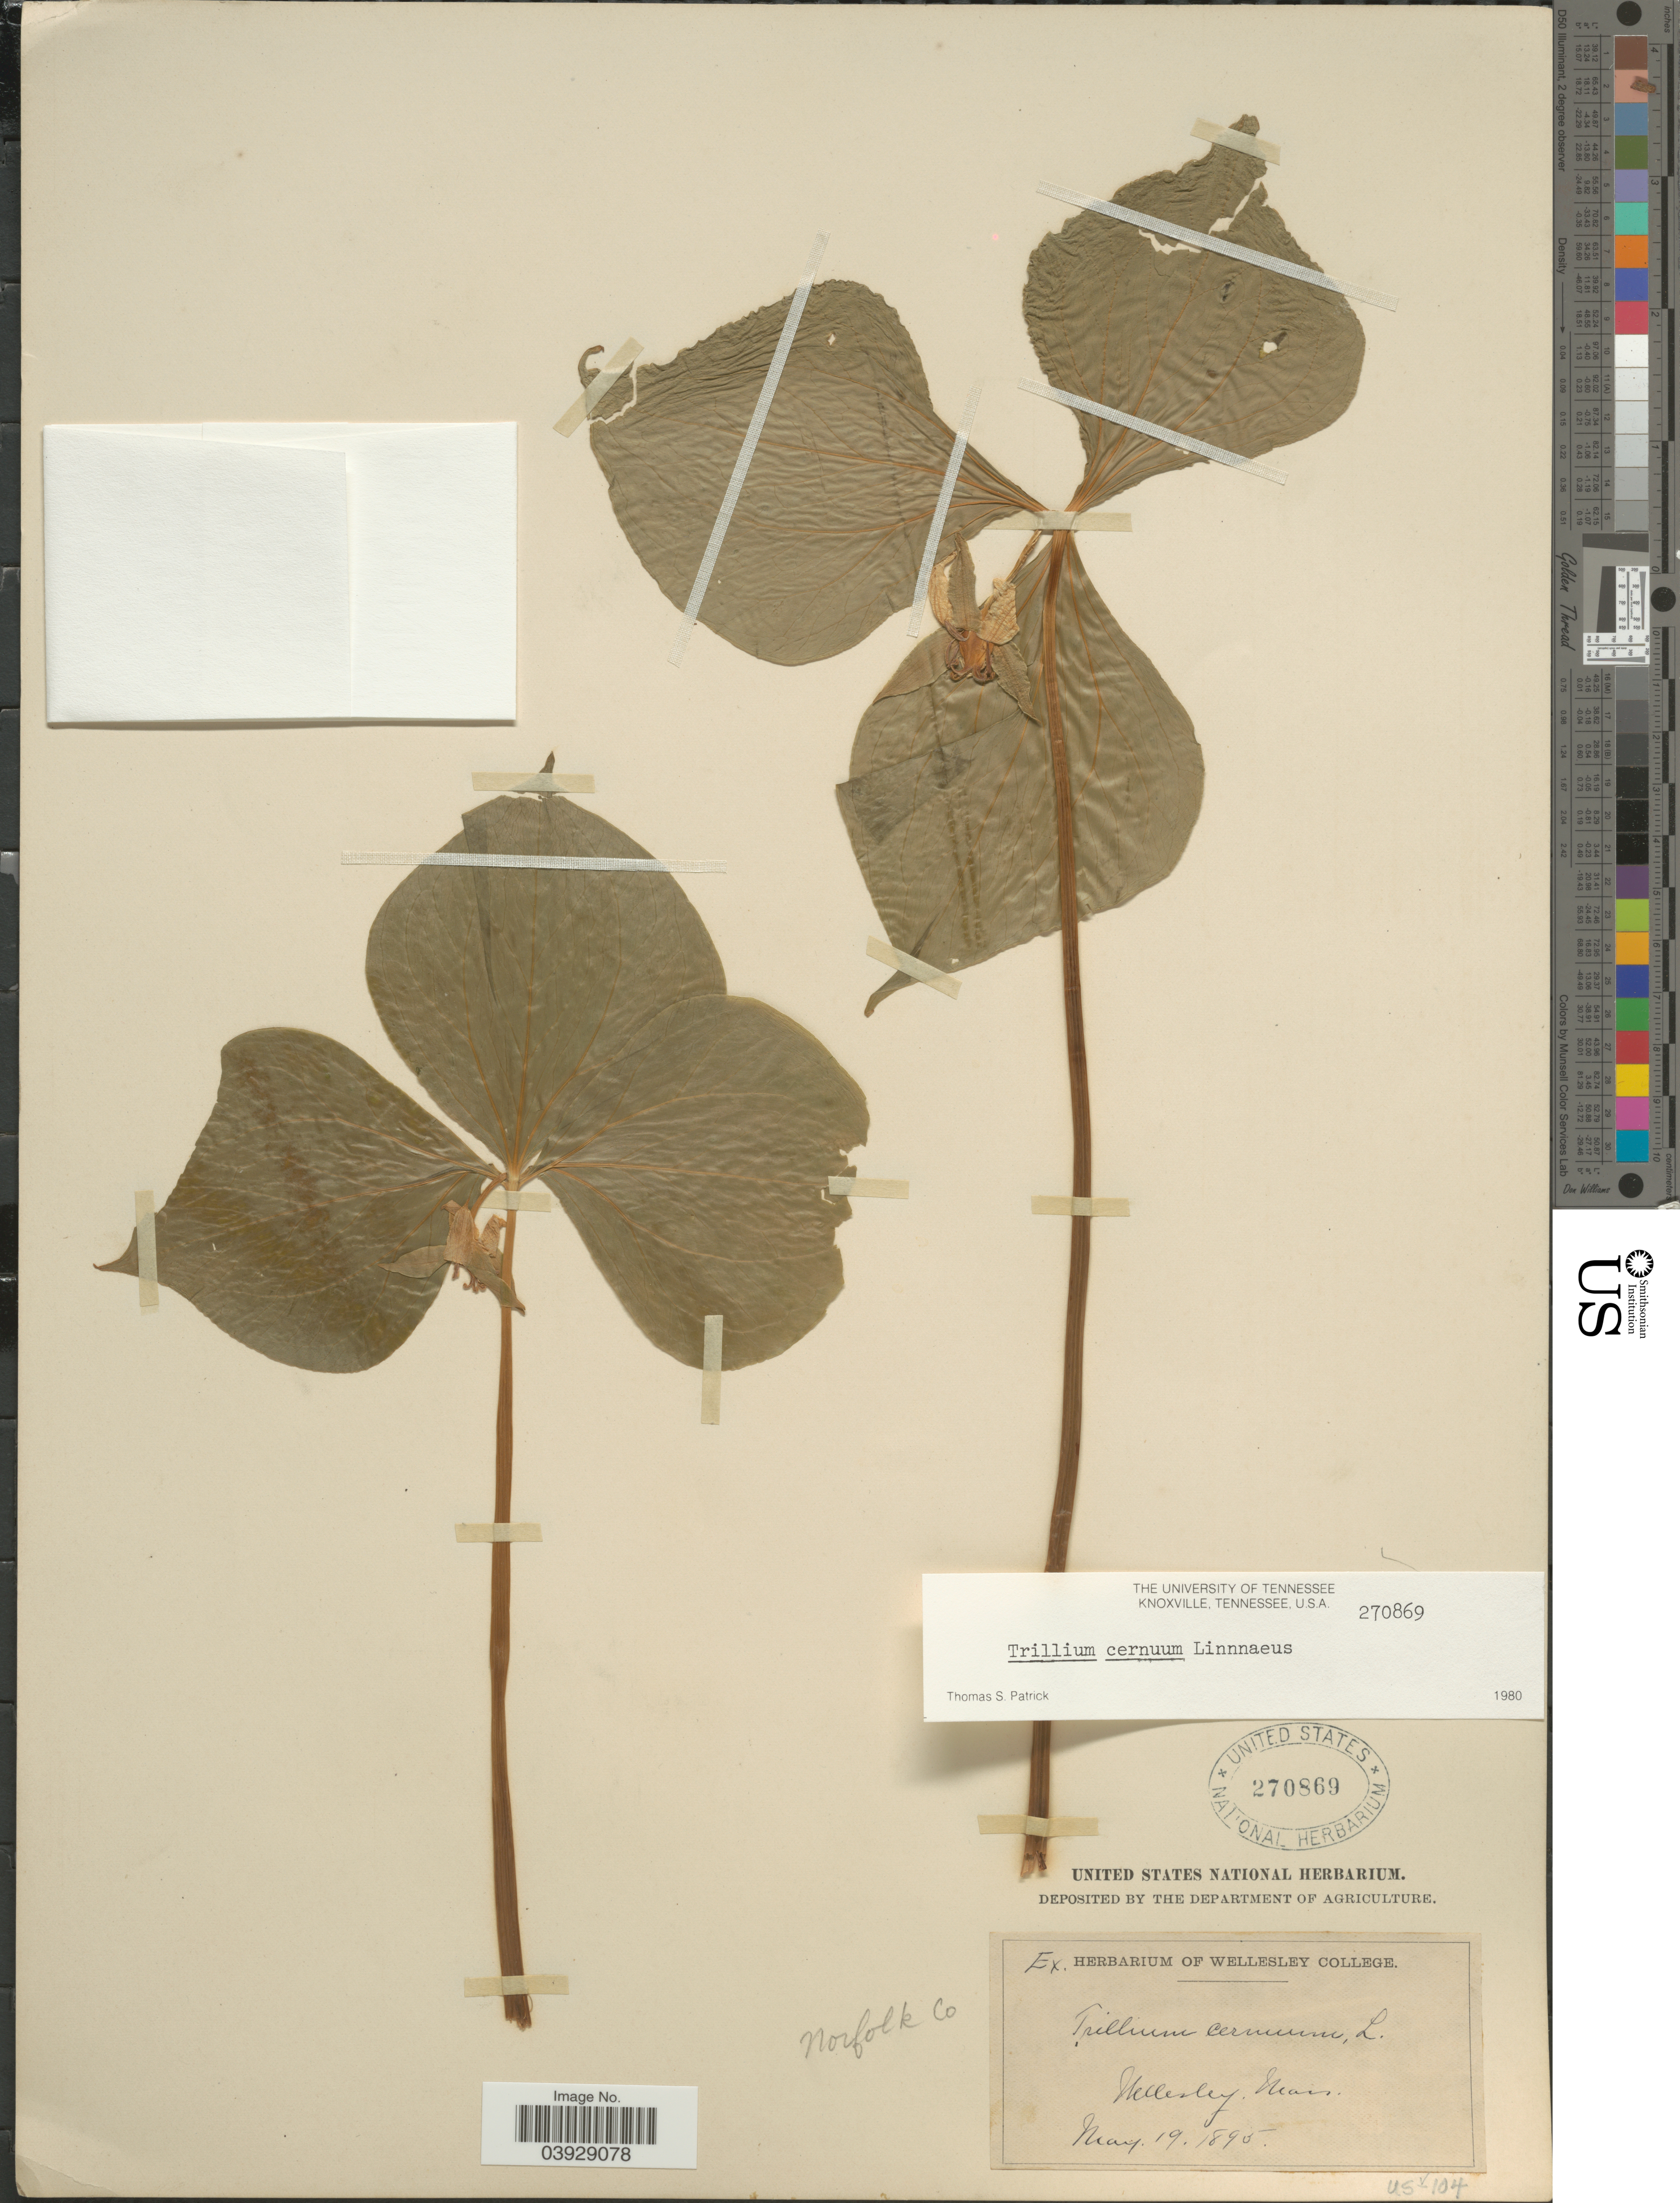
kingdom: Plantae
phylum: Tracheophyta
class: Liliopsida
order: Liliales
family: Melanthiaceae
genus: Trillium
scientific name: Trillium cernuum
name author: L.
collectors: ex herb. Wellesley College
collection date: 1895-05-19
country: United States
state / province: Massachusetts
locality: Wellesley. Norfolk Co.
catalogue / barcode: US 270869